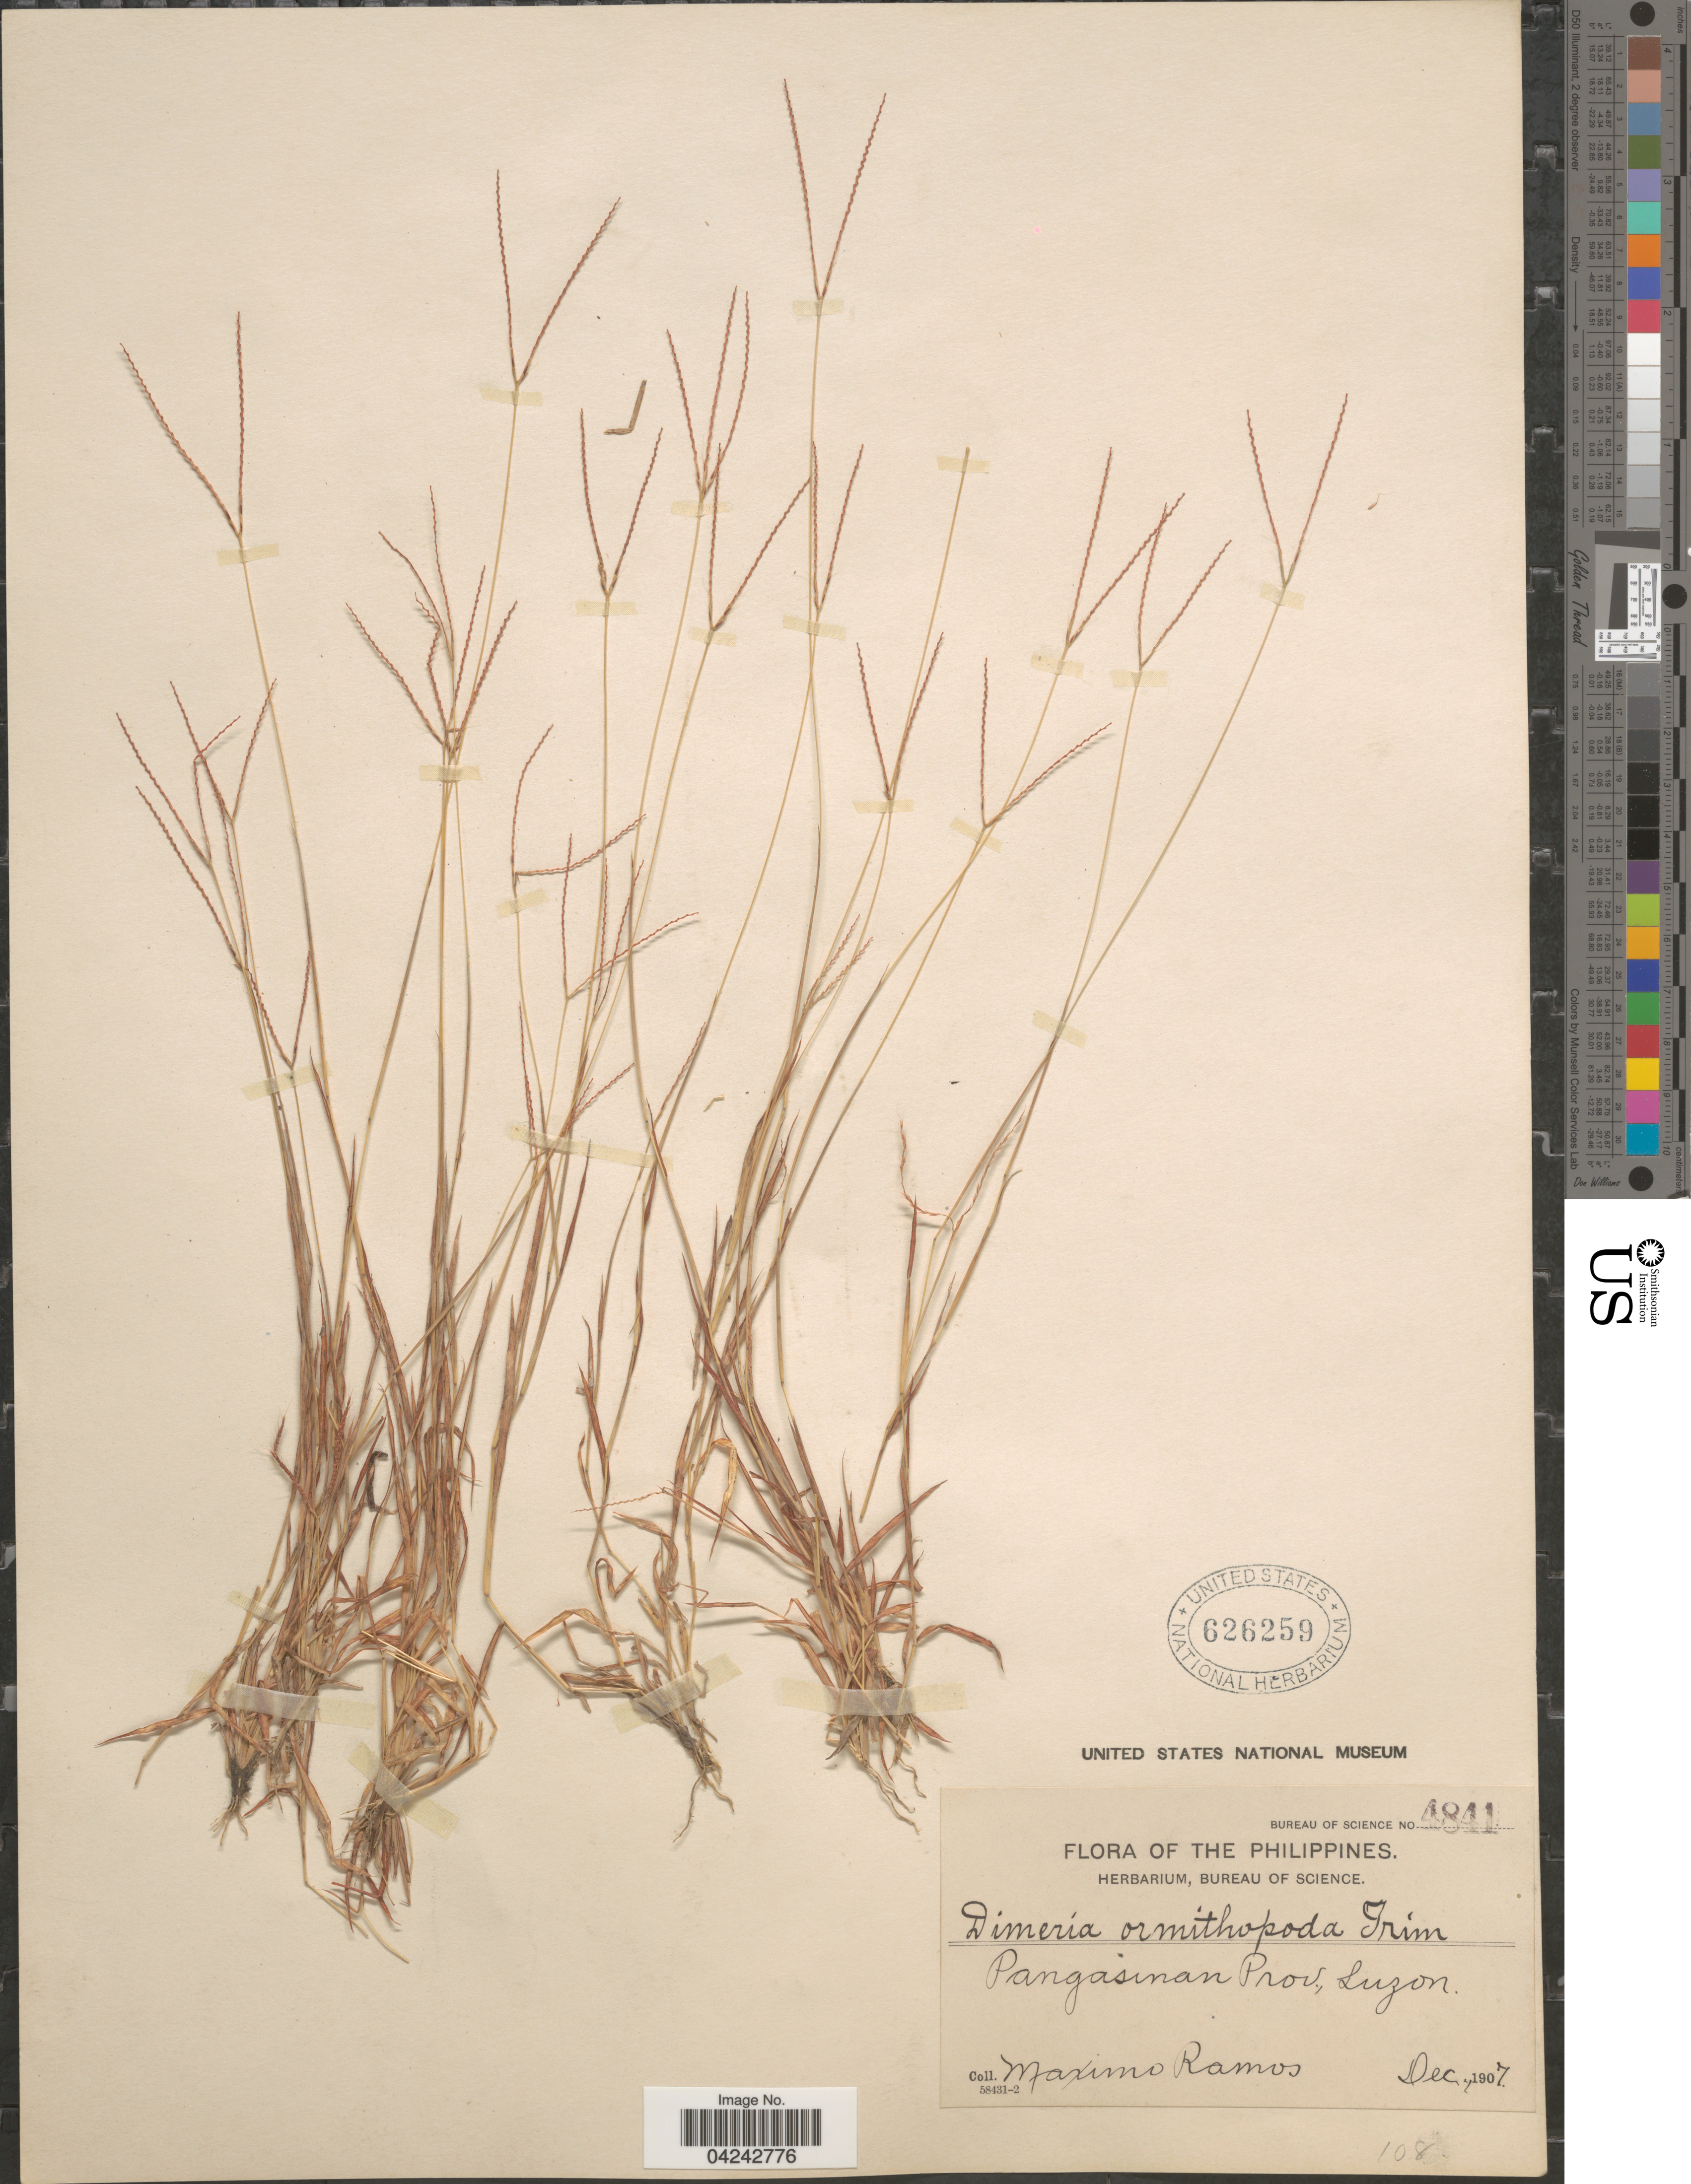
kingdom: Plantae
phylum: Tracheophyta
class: Liliopsida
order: Poales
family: Poaceae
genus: Dimeria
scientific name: Dimeria ornithopoda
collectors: M. Ramos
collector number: Bureau of Science 4841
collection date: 1907-12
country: Philippines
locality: Pangasinan Prov., Luzon.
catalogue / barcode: US 626259